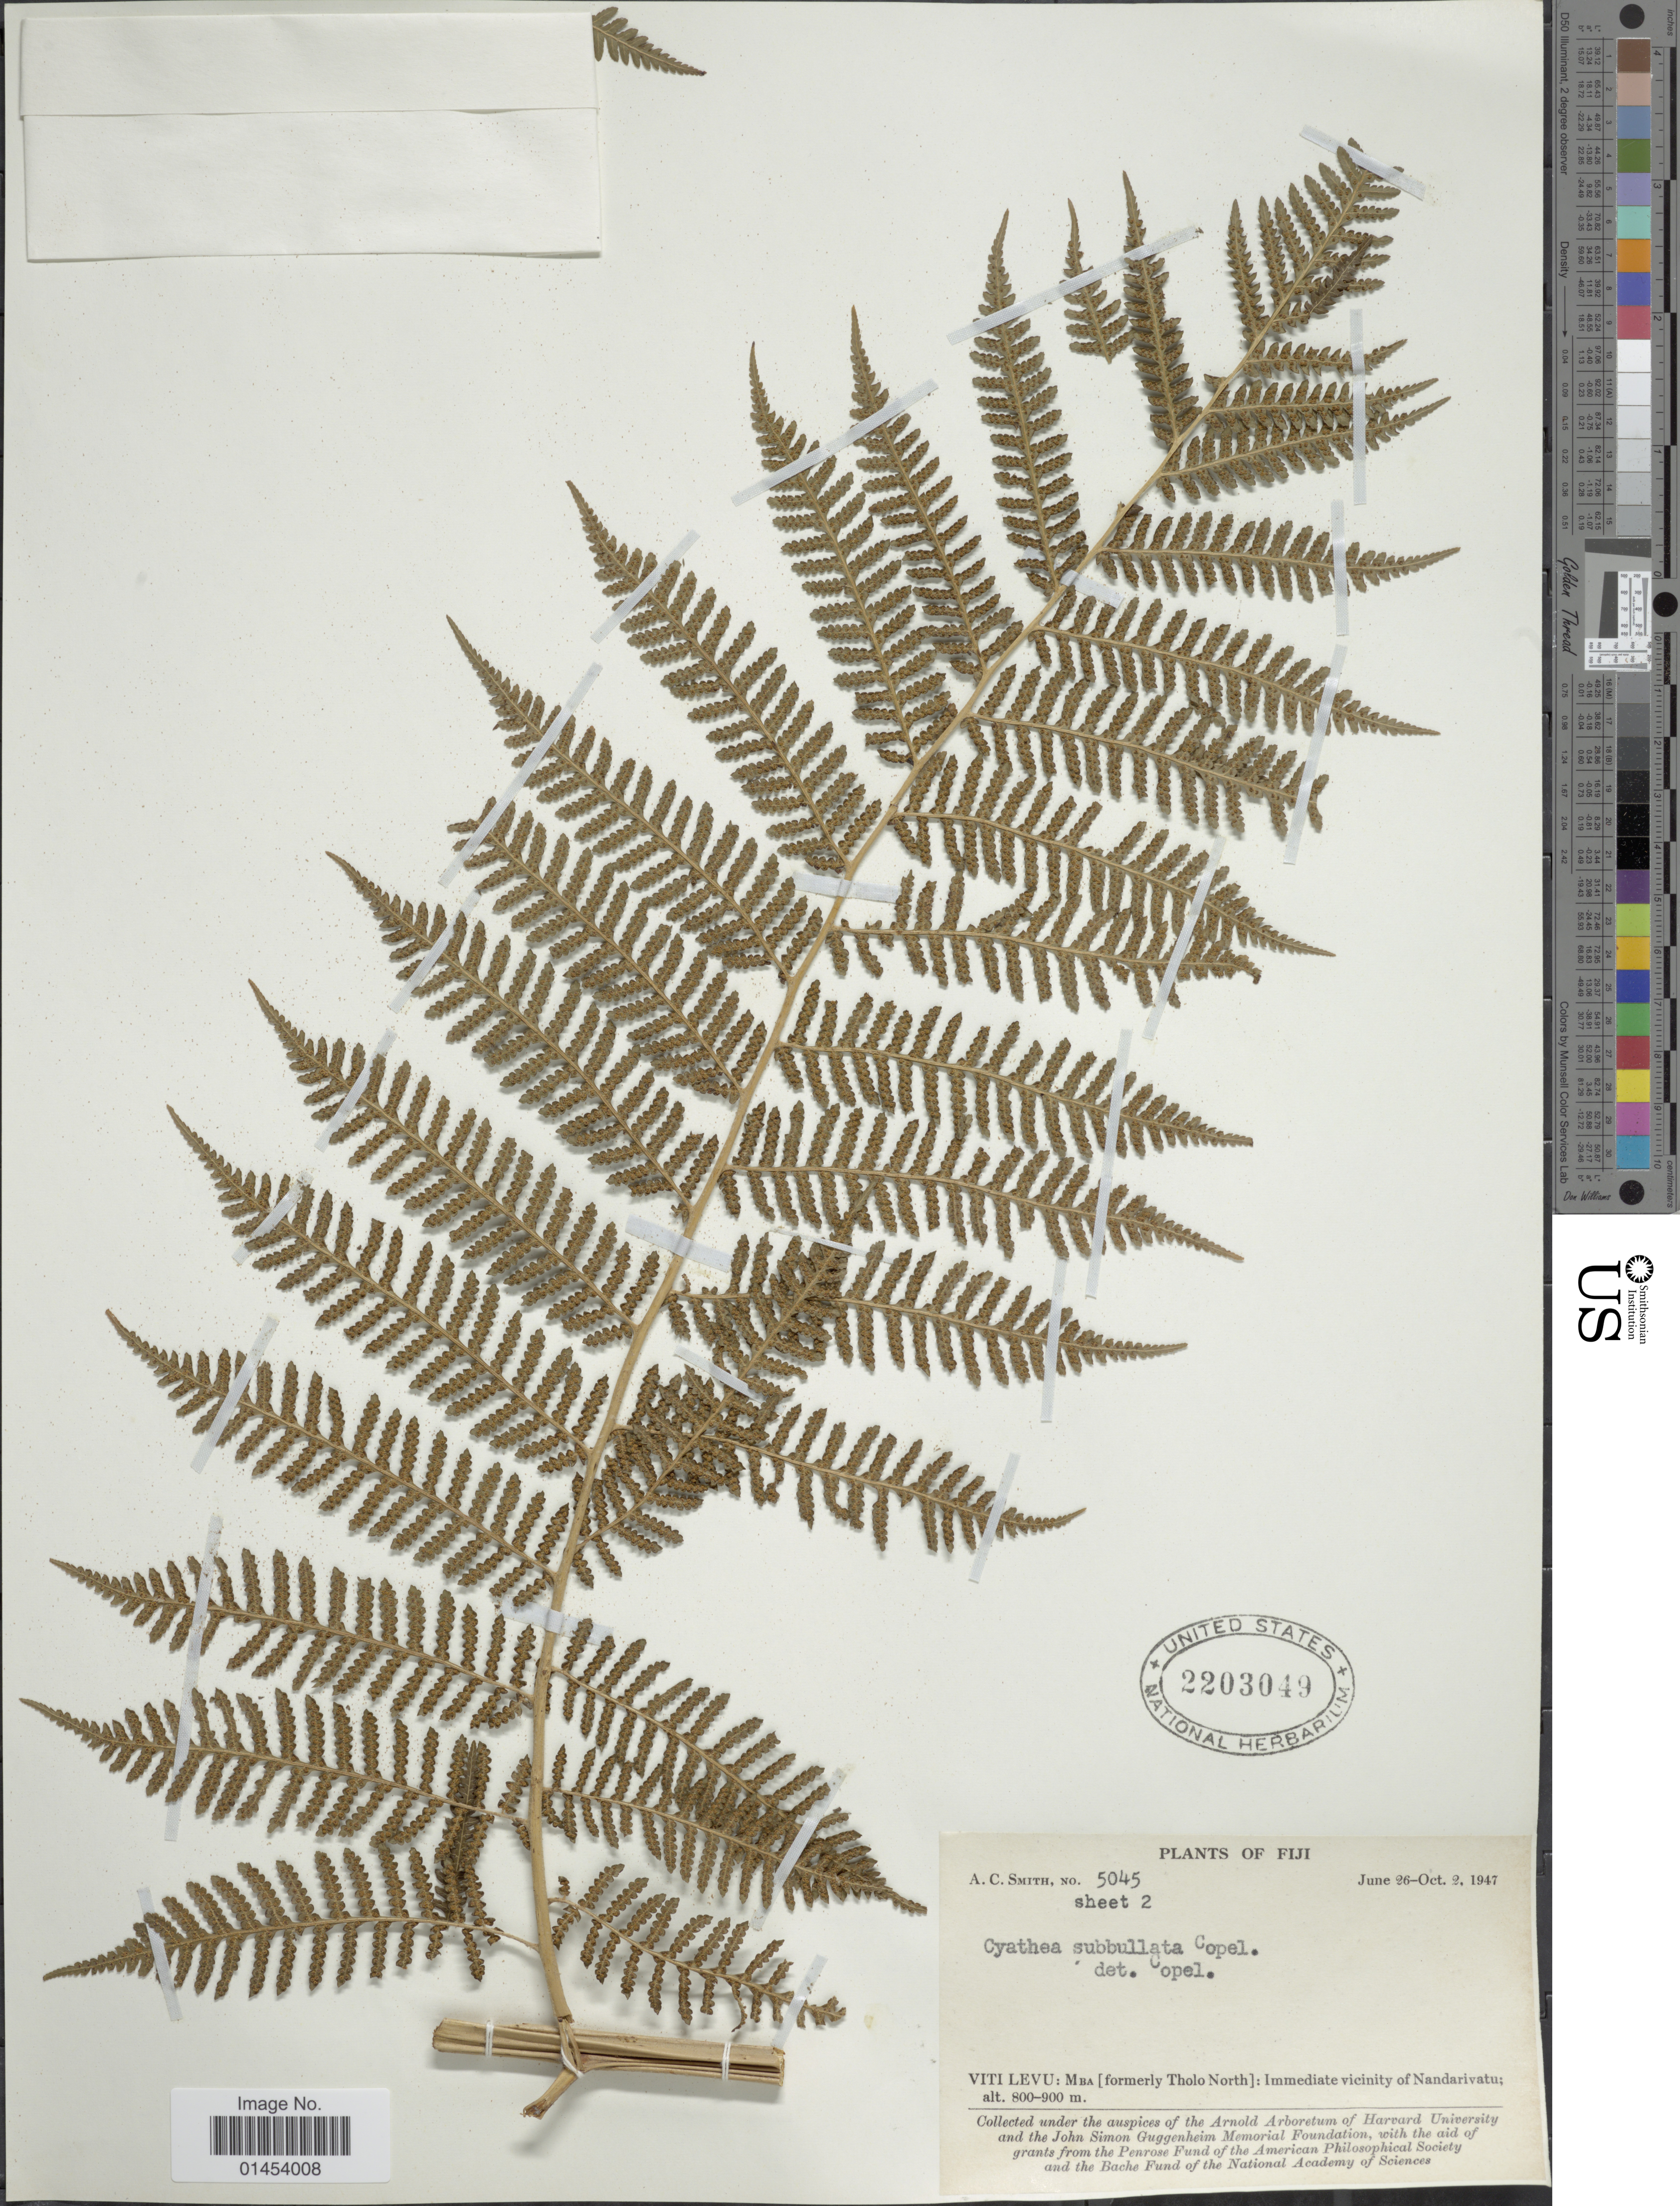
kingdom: Plantae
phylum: Tracheophyta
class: Polypodiopsida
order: Cyatheales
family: Cyatheaceae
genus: Cyathea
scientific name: Cyathea decurrens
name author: (Hook.) Copel.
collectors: A. C. Smith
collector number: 5045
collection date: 1947-06-26/1947-10-02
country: Fiji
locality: Viti Levu: Mba [formerly Tholo North]: Immediate vicinity of Nandarivatu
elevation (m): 800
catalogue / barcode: US 2203049